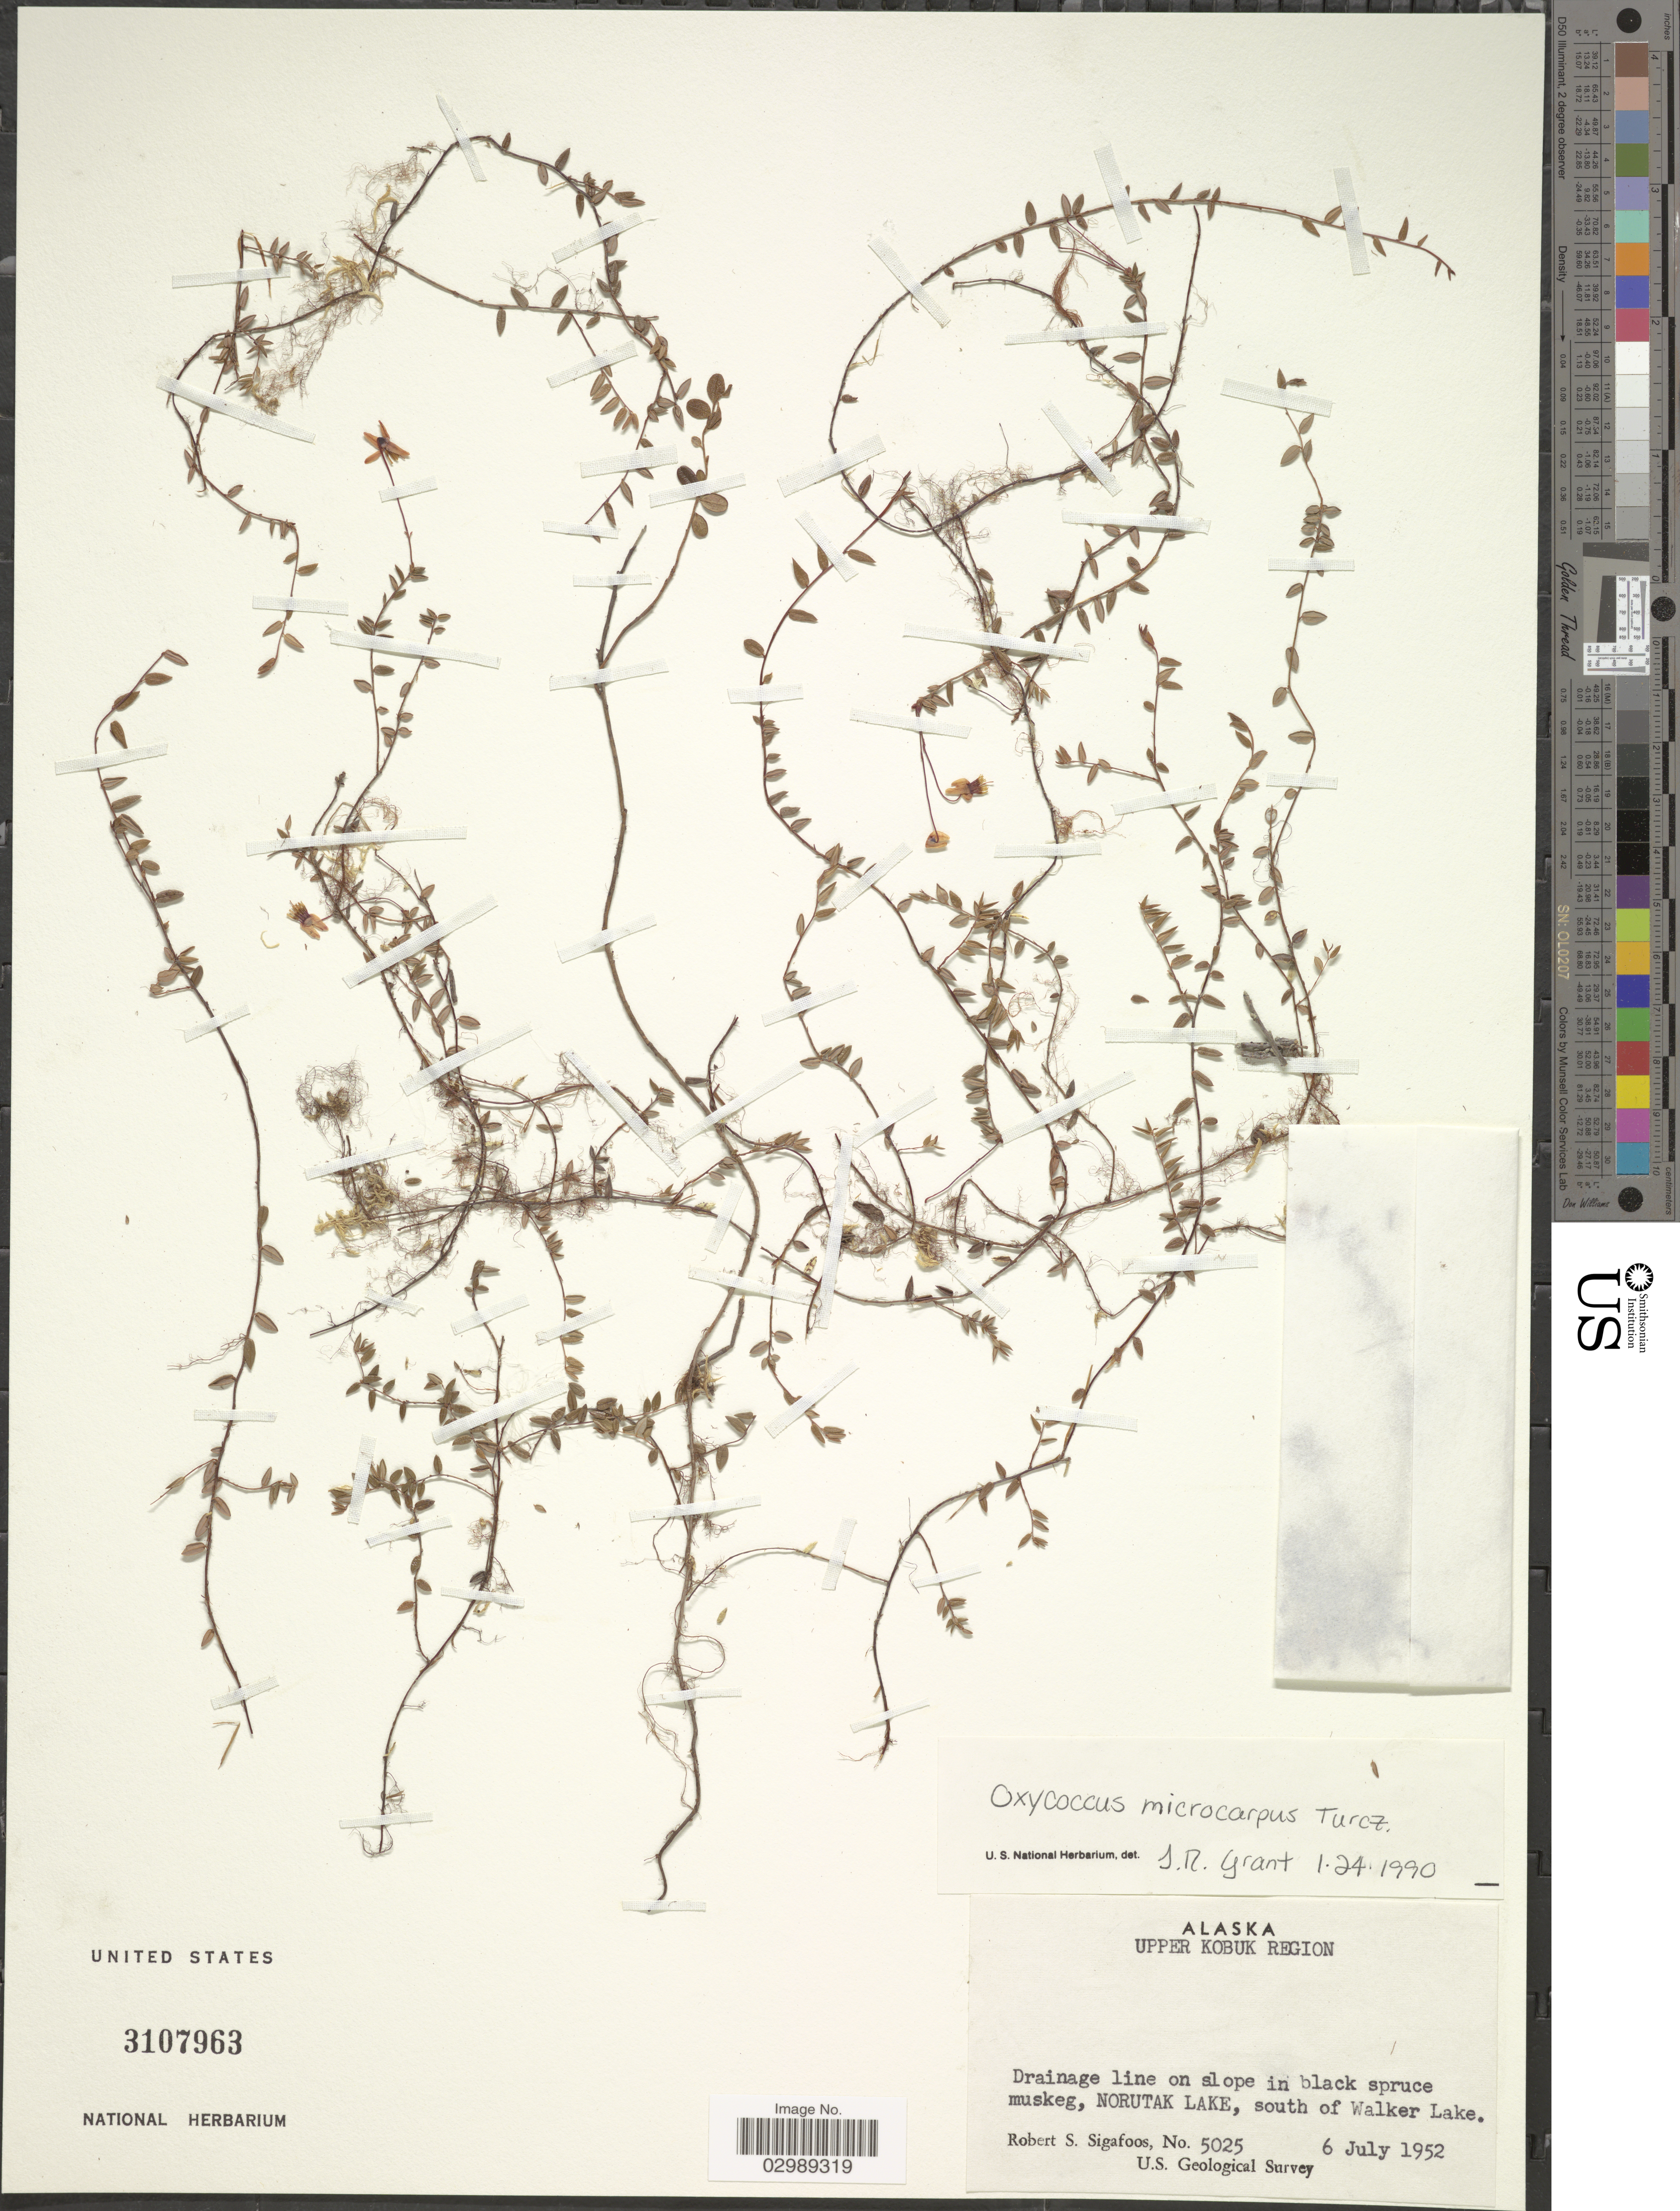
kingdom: Plantae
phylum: Tracheophyta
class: Magnoliopsida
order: Ericales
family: Ericaceae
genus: Vaccinium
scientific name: Vaccinium oxycoccos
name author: L.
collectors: R. Sigafoos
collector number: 5025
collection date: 1952-07-06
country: United States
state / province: Alaska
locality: Upper Kobuk Region, Drainage line on slope in black spruce muskeg, Norutak Lake, south of Walker Lake.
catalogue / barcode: US 3107963